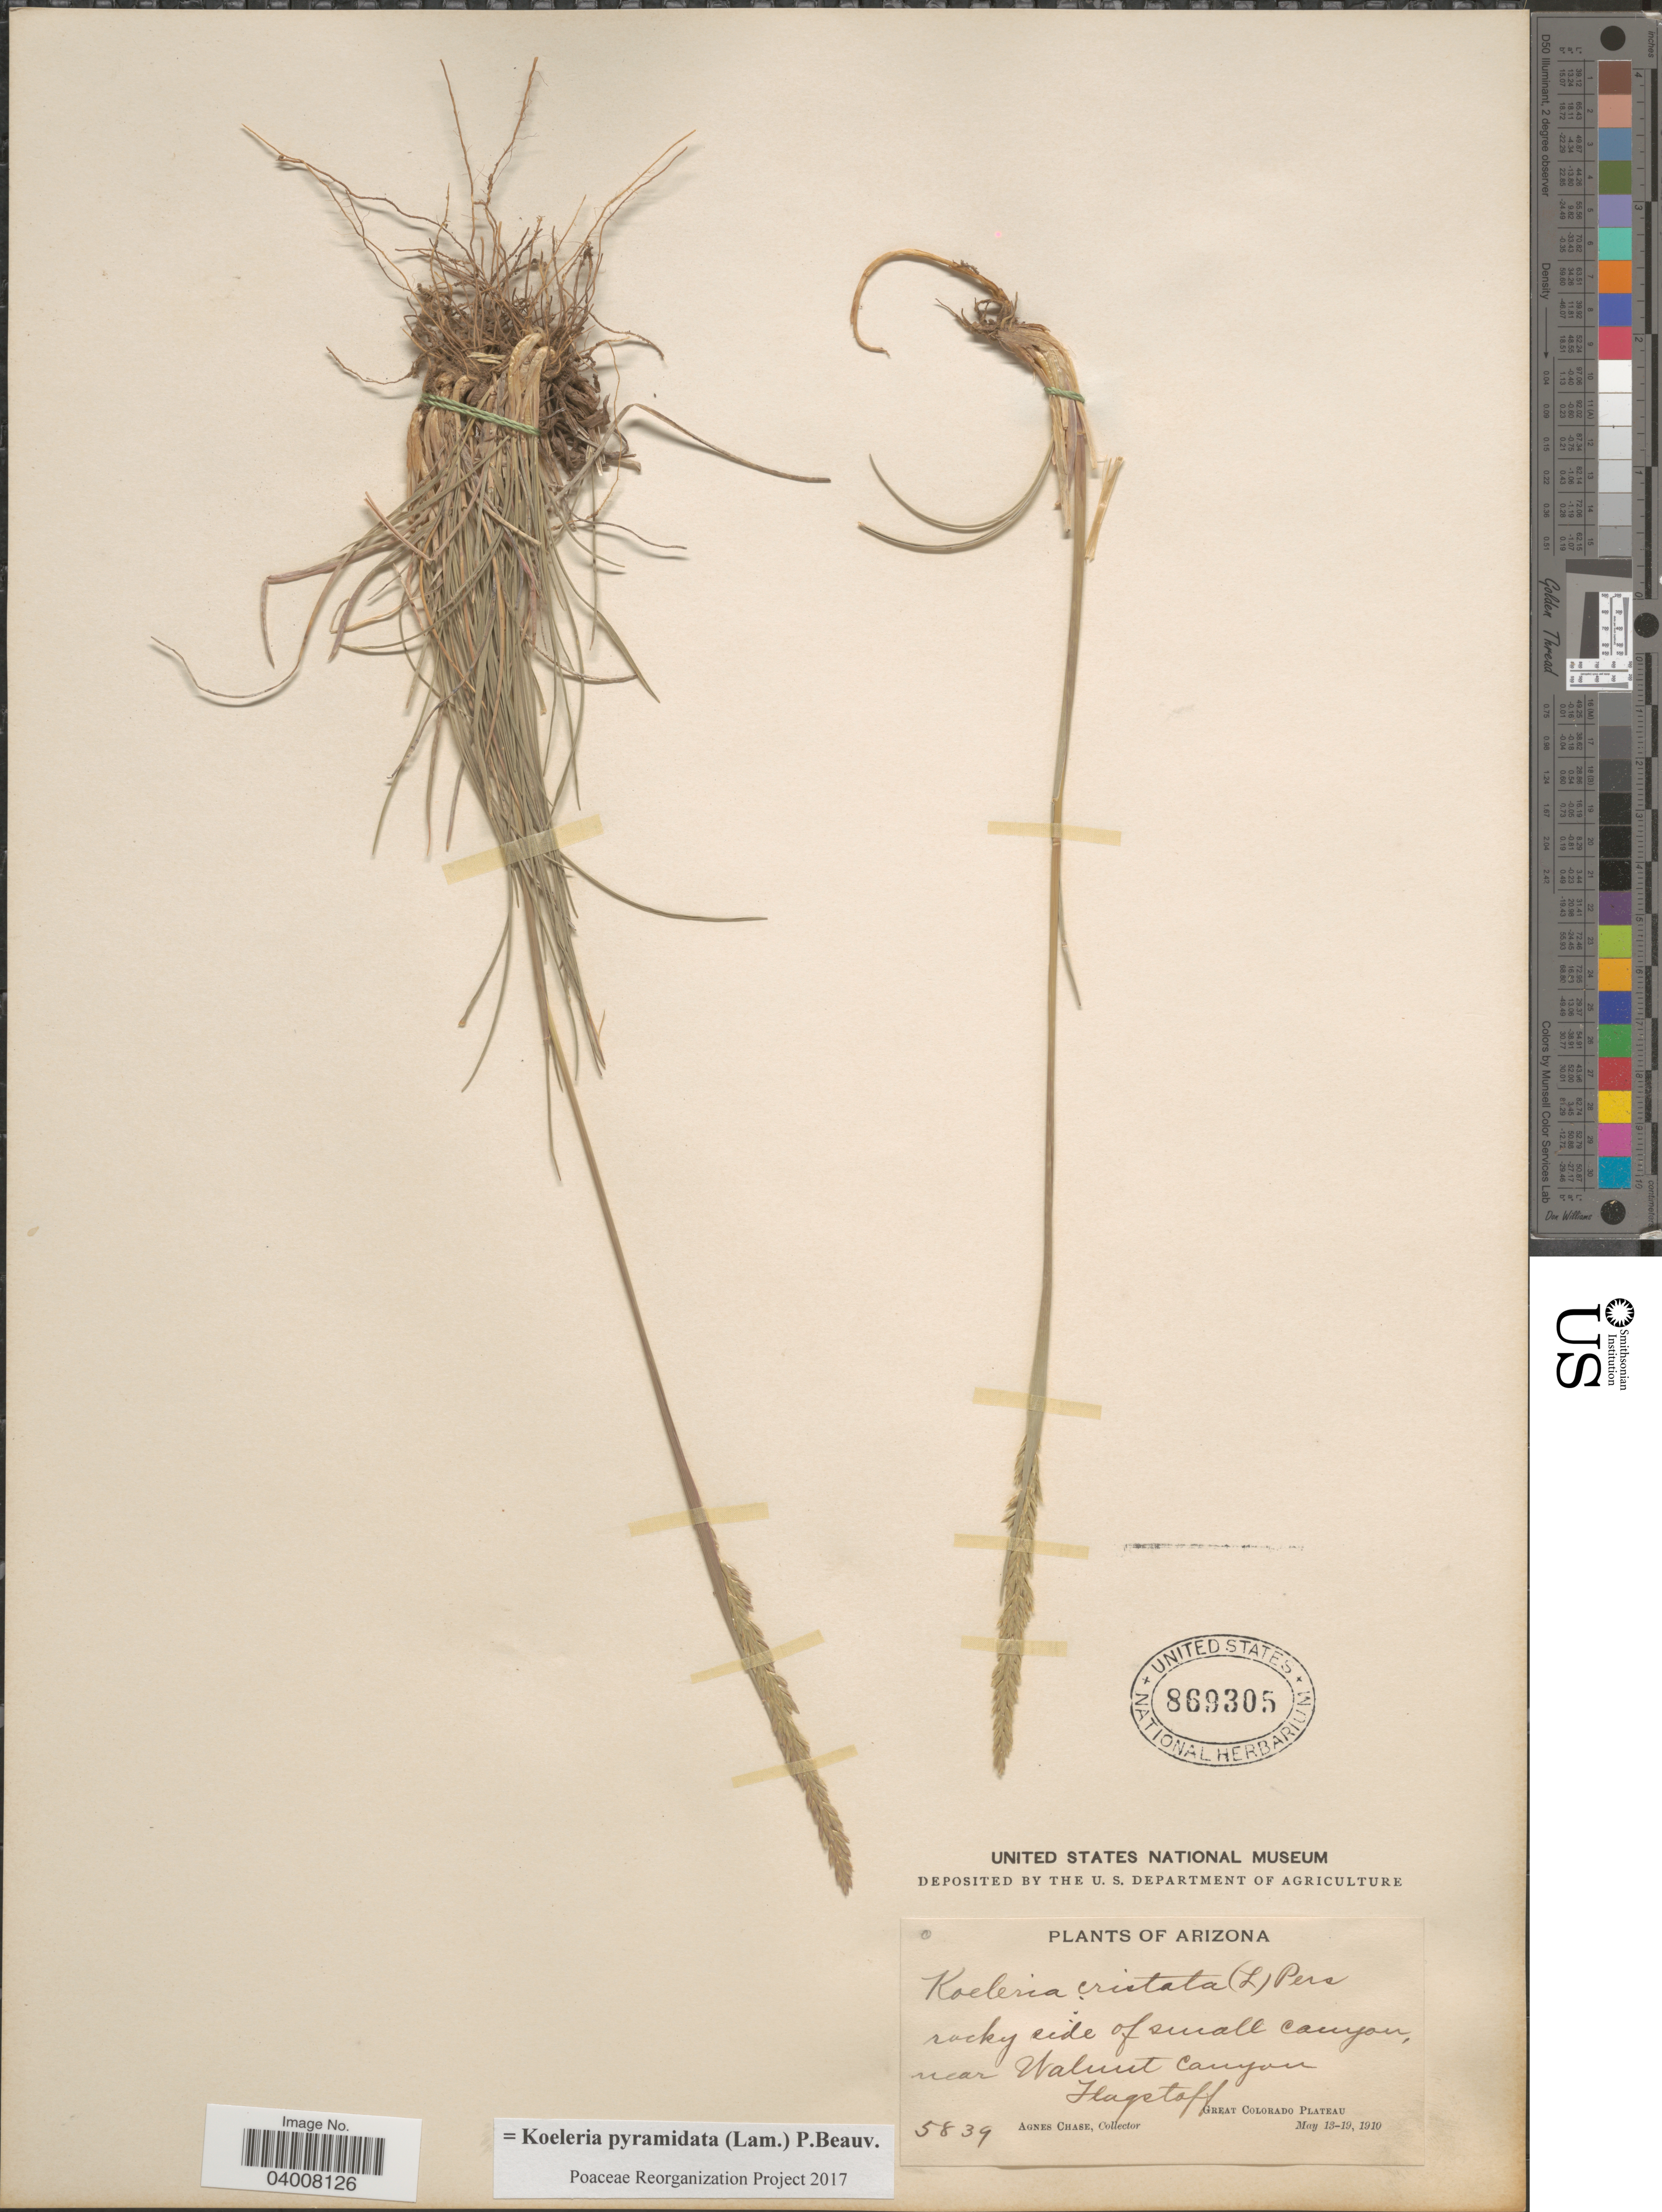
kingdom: Plantae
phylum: Tracheophyta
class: Liliopsida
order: Poales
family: Poaceae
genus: Koeleria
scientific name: Koeleria pyramidata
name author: (Lam.) P. Beauv.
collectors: A. Chase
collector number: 5839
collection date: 1910-05-13/1910-05-19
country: United States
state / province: Arizona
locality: Rocky side of small canyon, near Walnut Canyon. Flagstaff. Great Colorado Plateau.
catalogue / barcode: US 869305